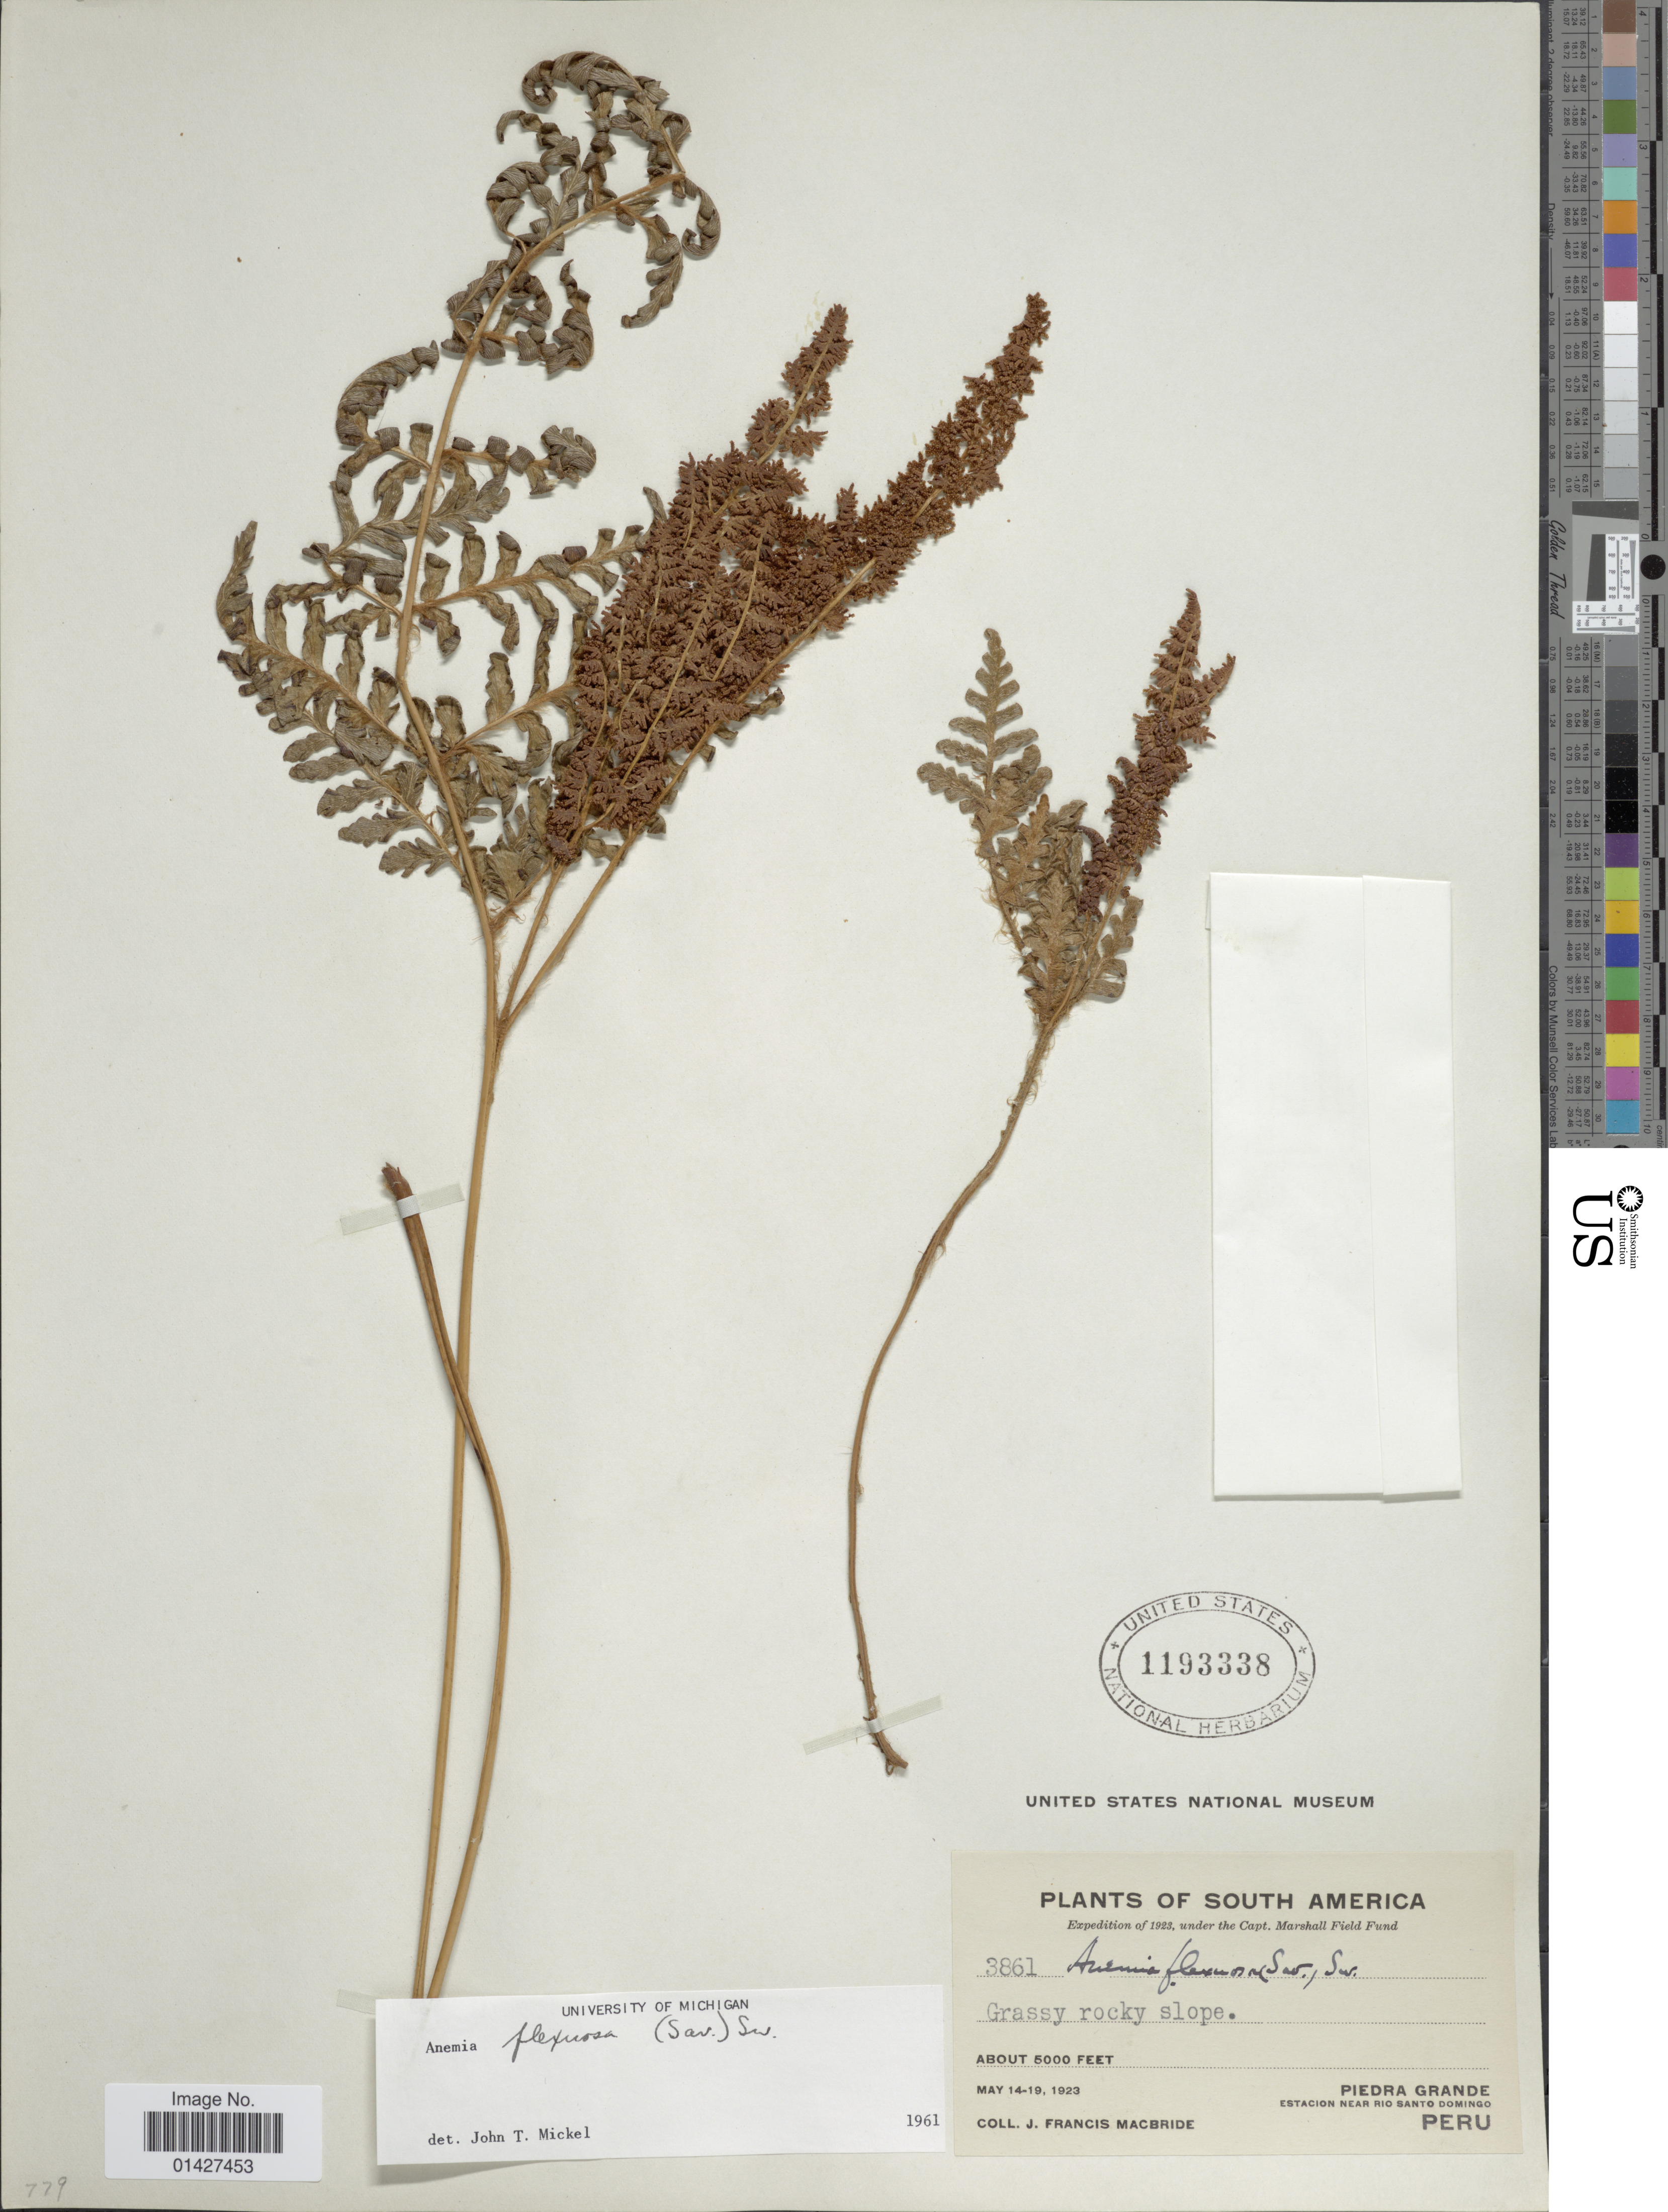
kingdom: Plantae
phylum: Tracheophyta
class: Polypodiopsida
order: Schizaeales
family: Anemiaceae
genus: Anemia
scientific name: Anemia flexuosa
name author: (Savigny) Sw.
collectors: J. F. Macbride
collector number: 3861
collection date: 1923-05-14/1923-05-19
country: Peru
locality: Grassy rocky slope. Piedra Grande. Estacion near Rio Santo Domingo.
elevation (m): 1524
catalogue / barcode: US 1193338